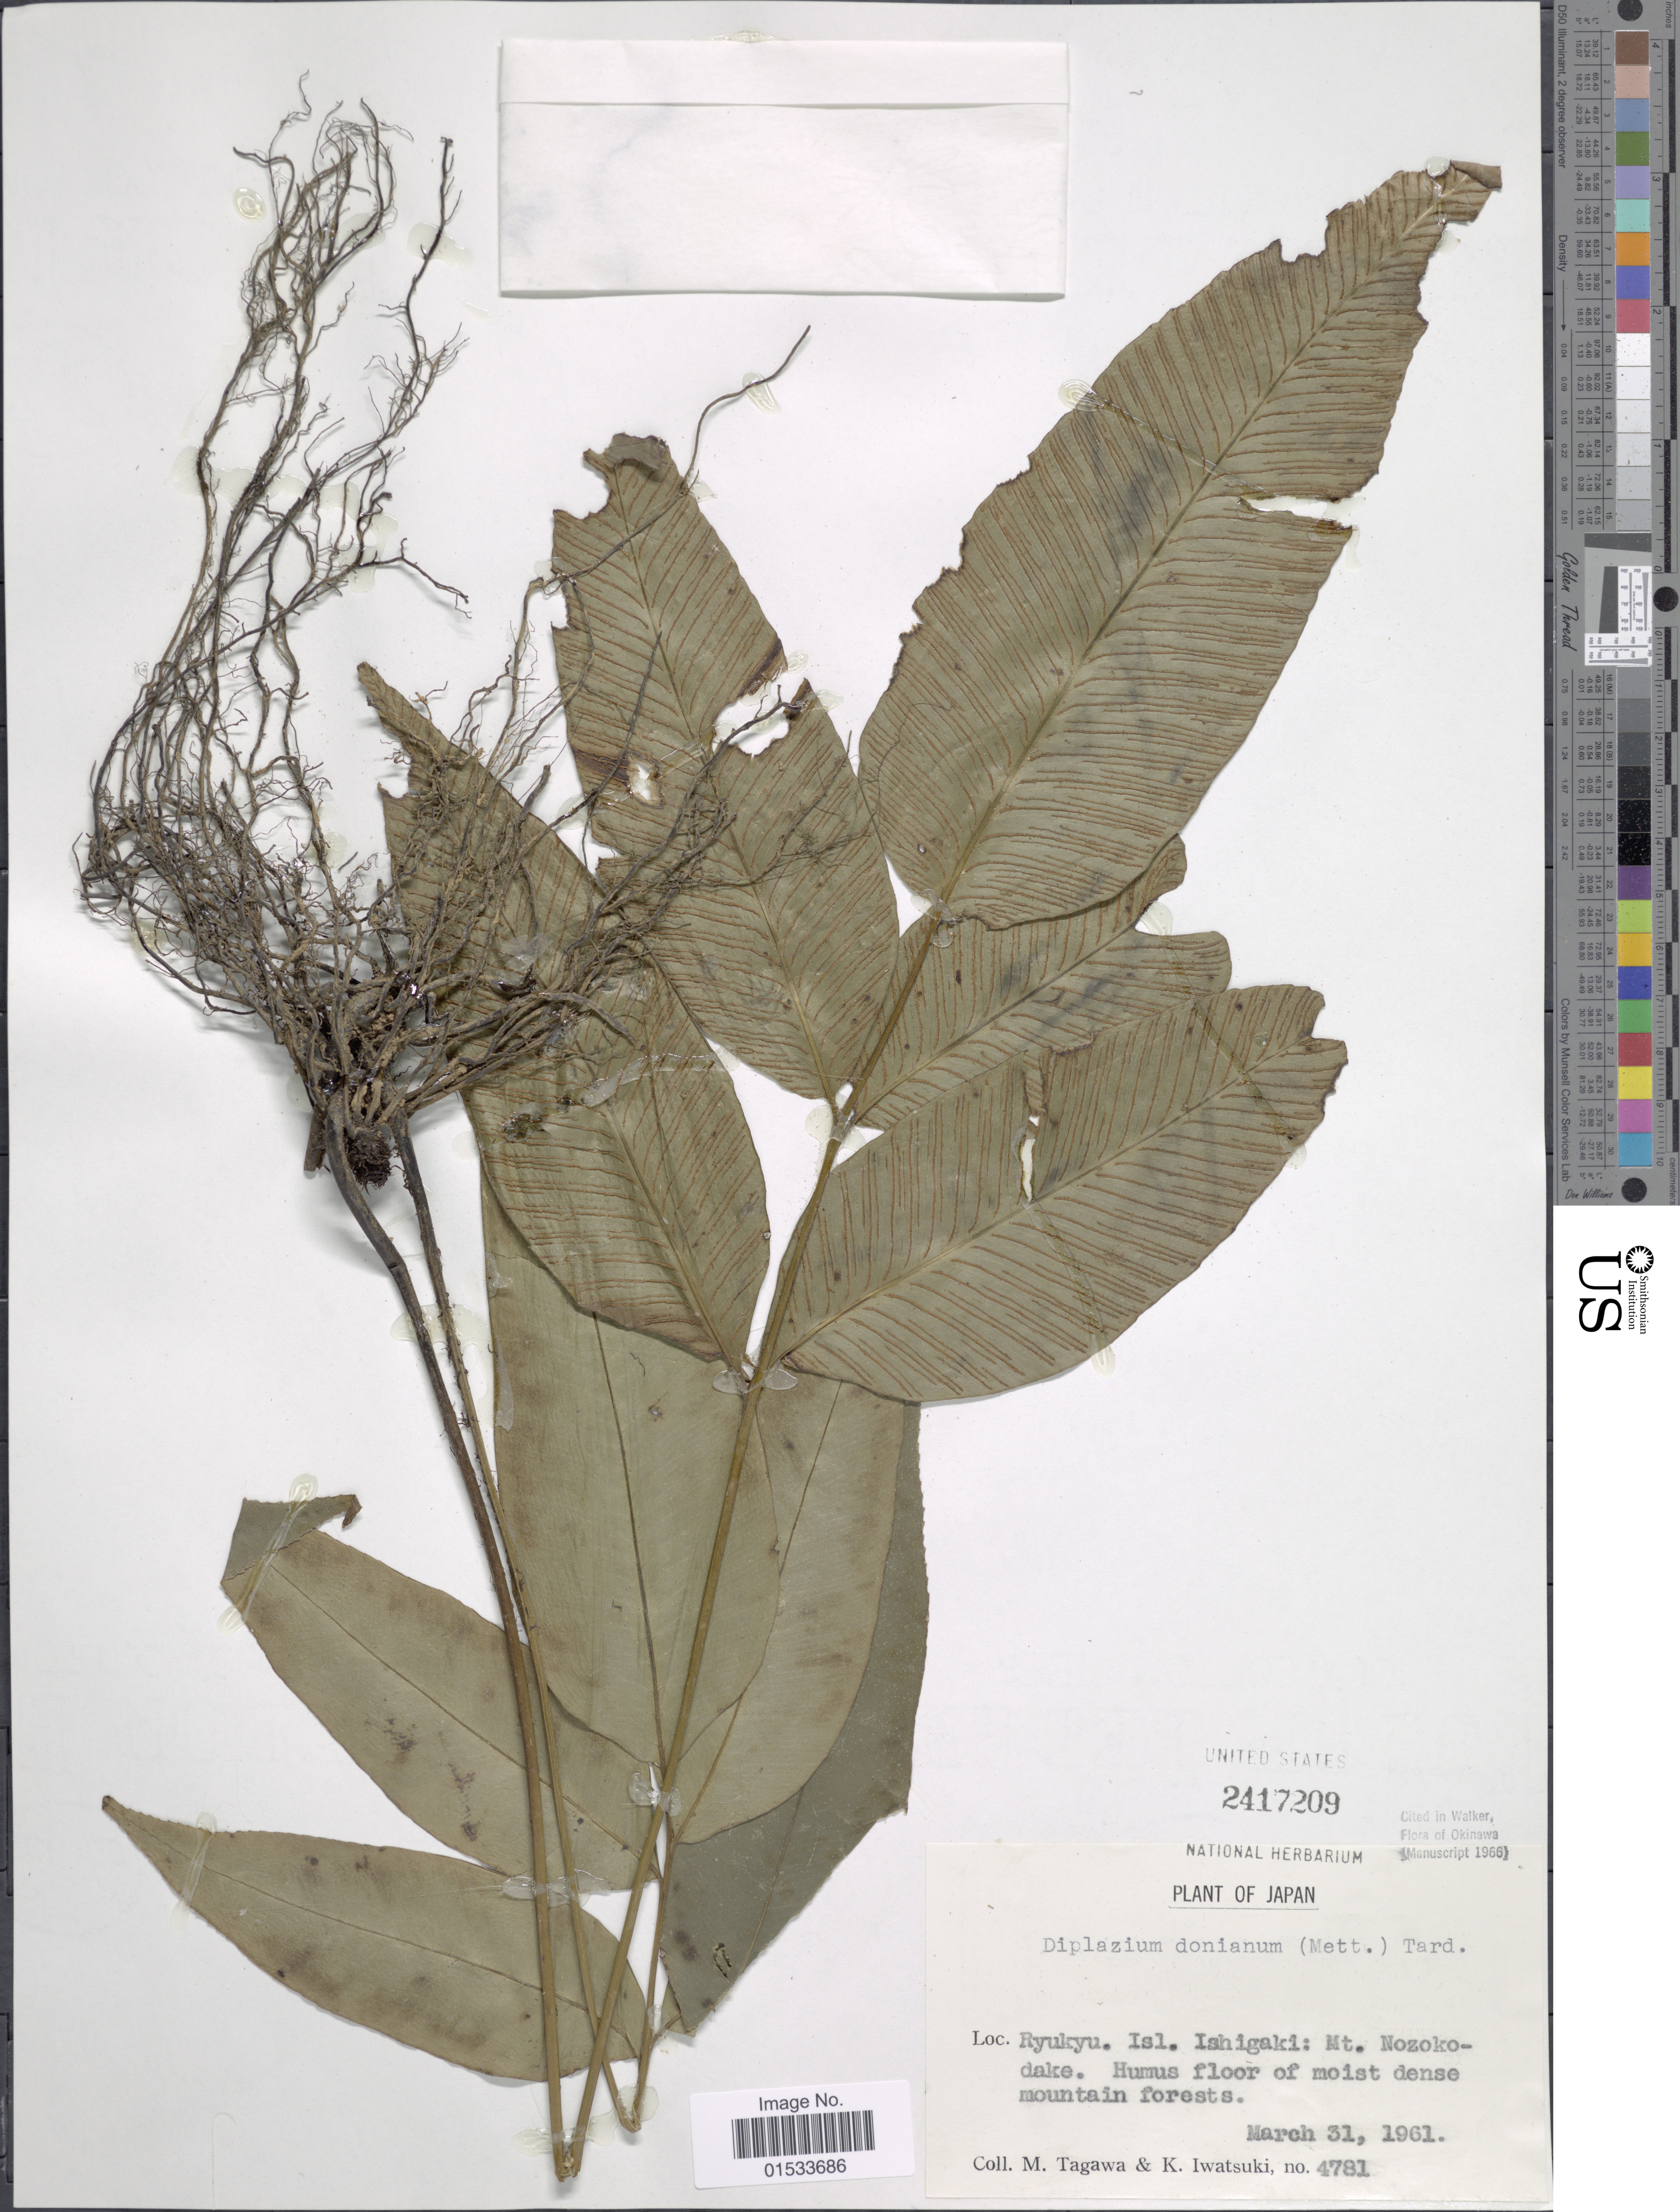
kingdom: Plantae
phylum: Tracheophyta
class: Polypodiopsida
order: Polypodiales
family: Athyriaceae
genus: Diplazium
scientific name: Diplazium donianum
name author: (Mett.) Tardieu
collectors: M. Tagawa & K. Iwatsuki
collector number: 4781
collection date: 1961-03-31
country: Japan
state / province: Okinawa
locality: Ryukyu. Isl. Ishigaki: Mt. Nozoko- dake.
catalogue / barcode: US 2417209